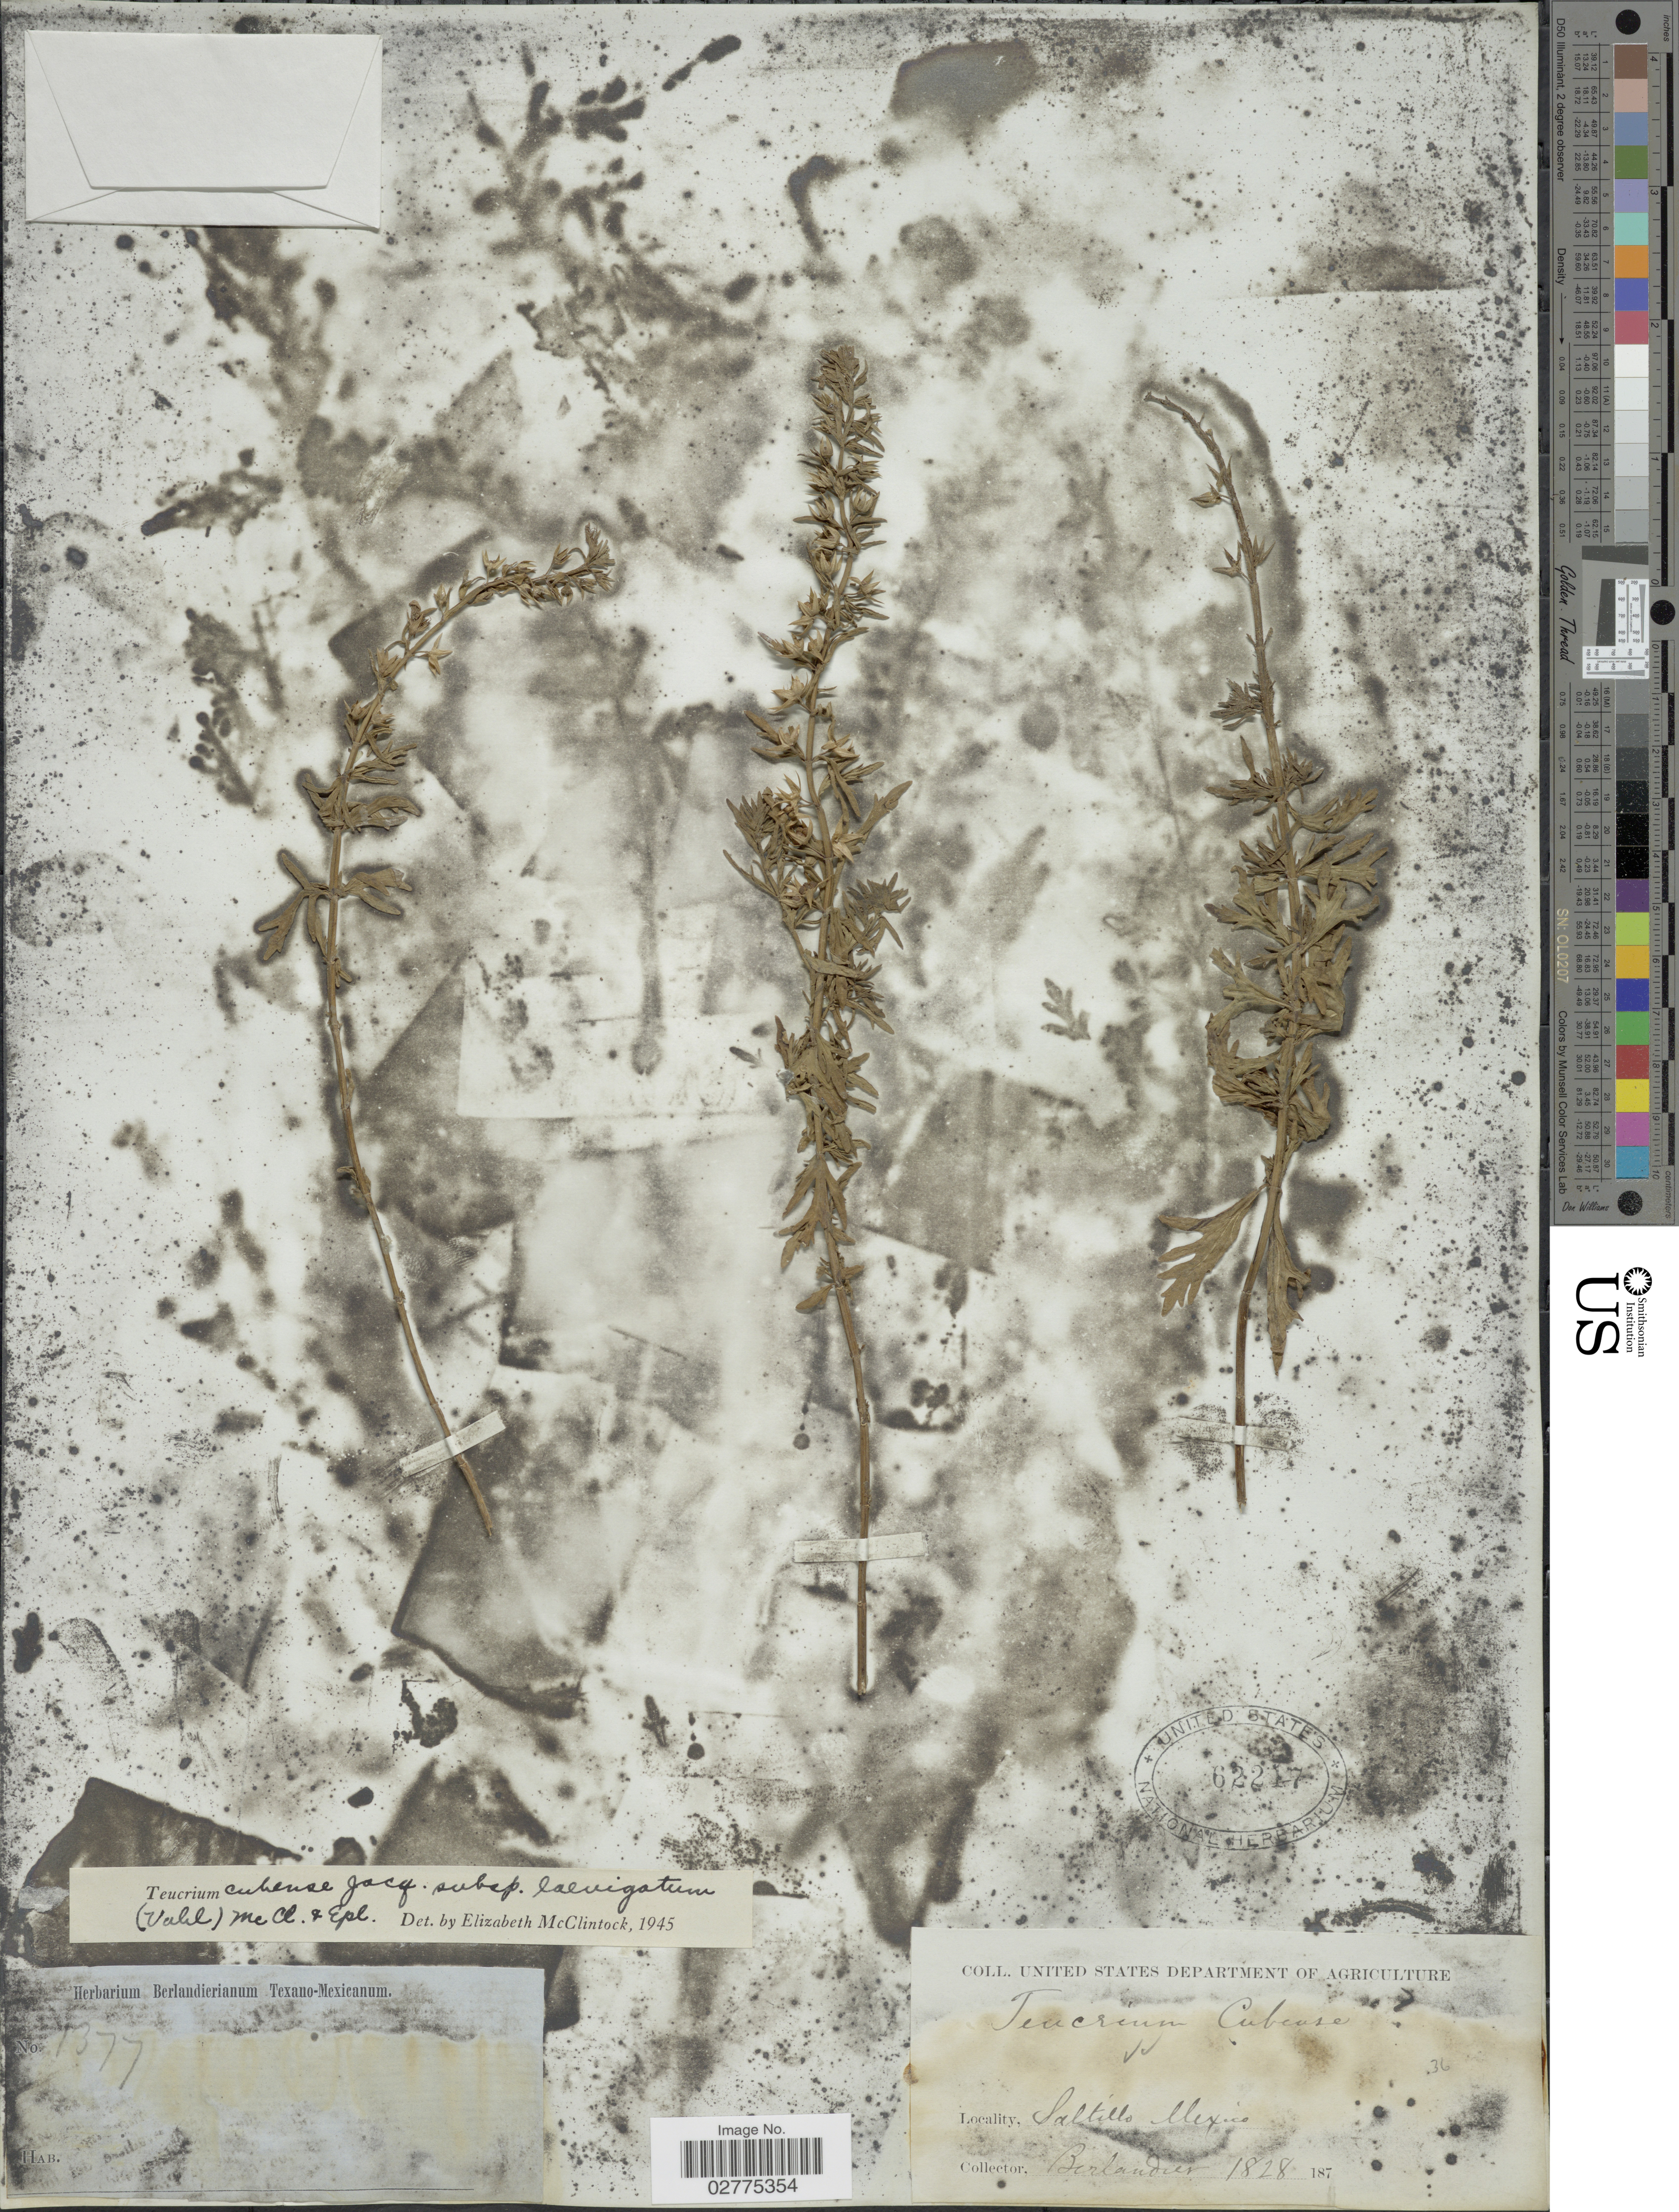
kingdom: Plantae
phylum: Tracheophyta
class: Magnoliopsida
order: Lamiales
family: Lamiaceae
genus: Teucrium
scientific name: Teucrium cubense subsp. laevigatum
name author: Jacq.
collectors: J. L. Berlandier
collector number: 1377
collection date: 1828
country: Mexico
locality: Saltillo, Mexico.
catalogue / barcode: US 62217